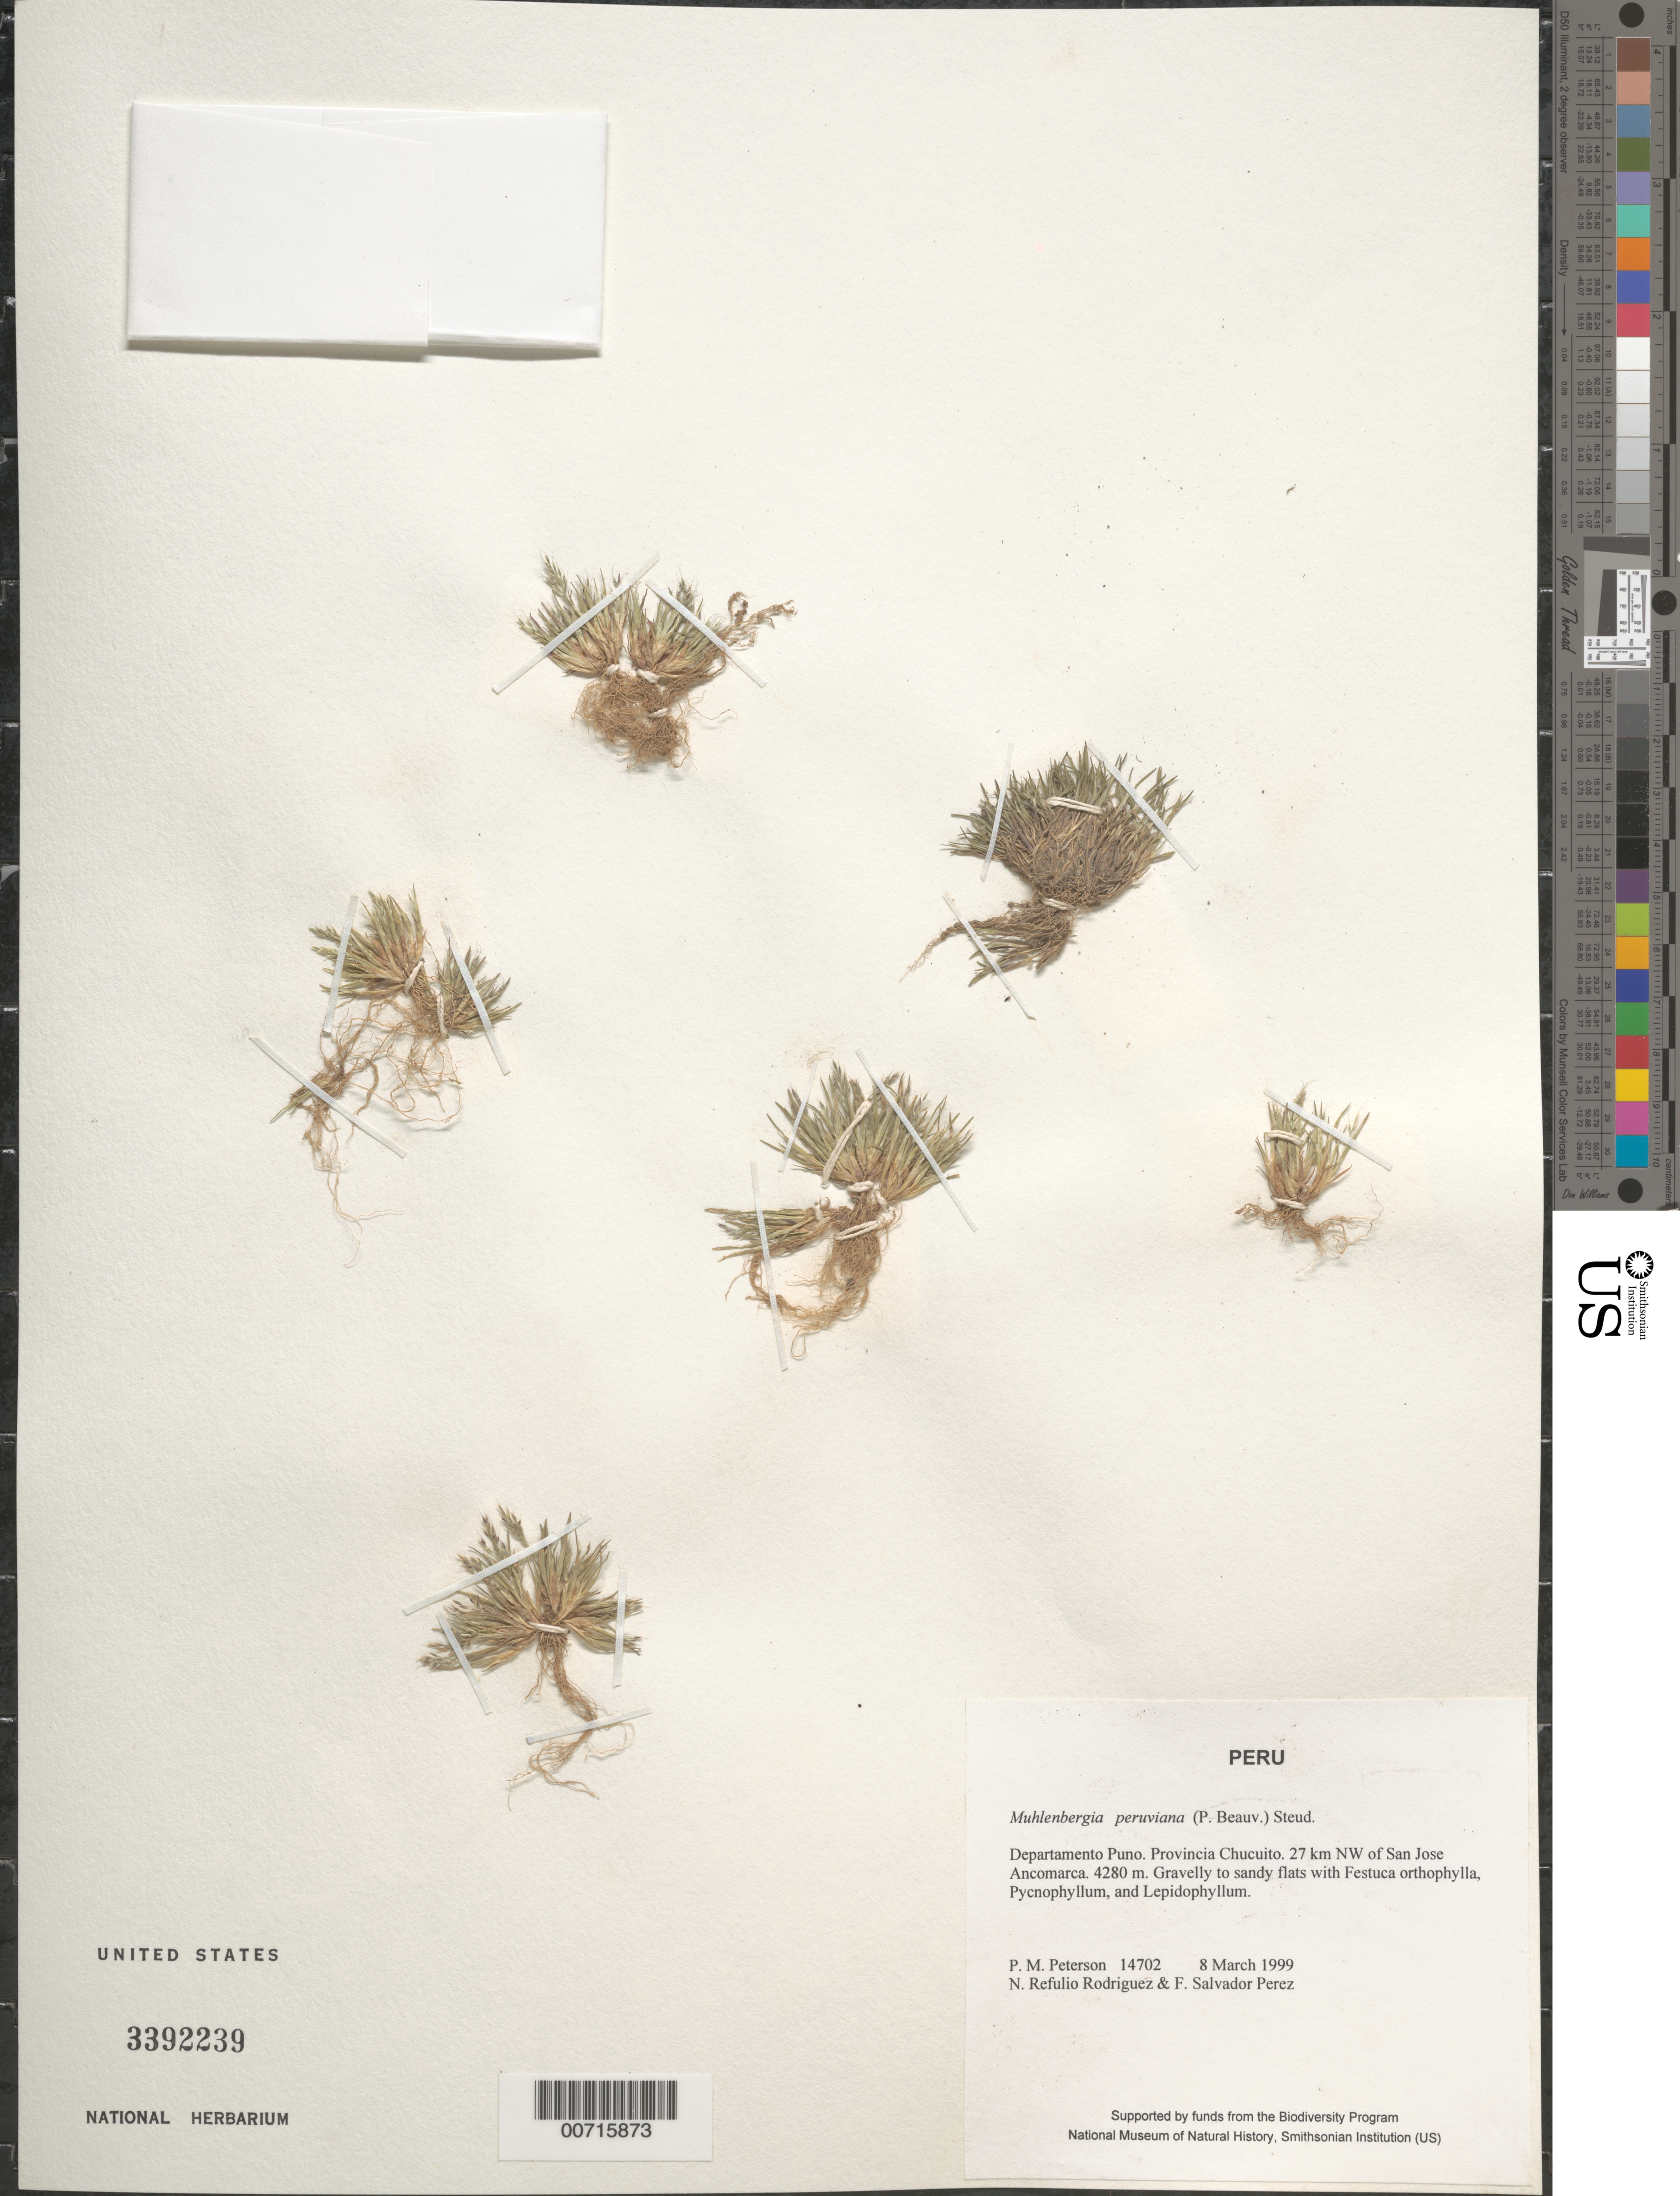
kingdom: Plantae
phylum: Tracheophyta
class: Liliopsida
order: Poales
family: Poaceae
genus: Muhlenbergia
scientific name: Muhlenbergia peruviana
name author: (P. Beauv.) Steud.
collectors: P. M. Peterson, N. Refulio-Rodríguez & F. Salvador Perez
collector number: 14702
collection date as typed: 08 Mar 1999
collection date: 1999-03-08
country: Peru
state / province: Puno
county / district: Chucuito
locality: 27 km NW of San Jose Ancomarca.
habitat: Gravelly to sandy flats with Festuca orthophylla, Pycnophyllum and Lepidophyllum.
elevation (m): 4280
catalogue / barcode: US 3392239